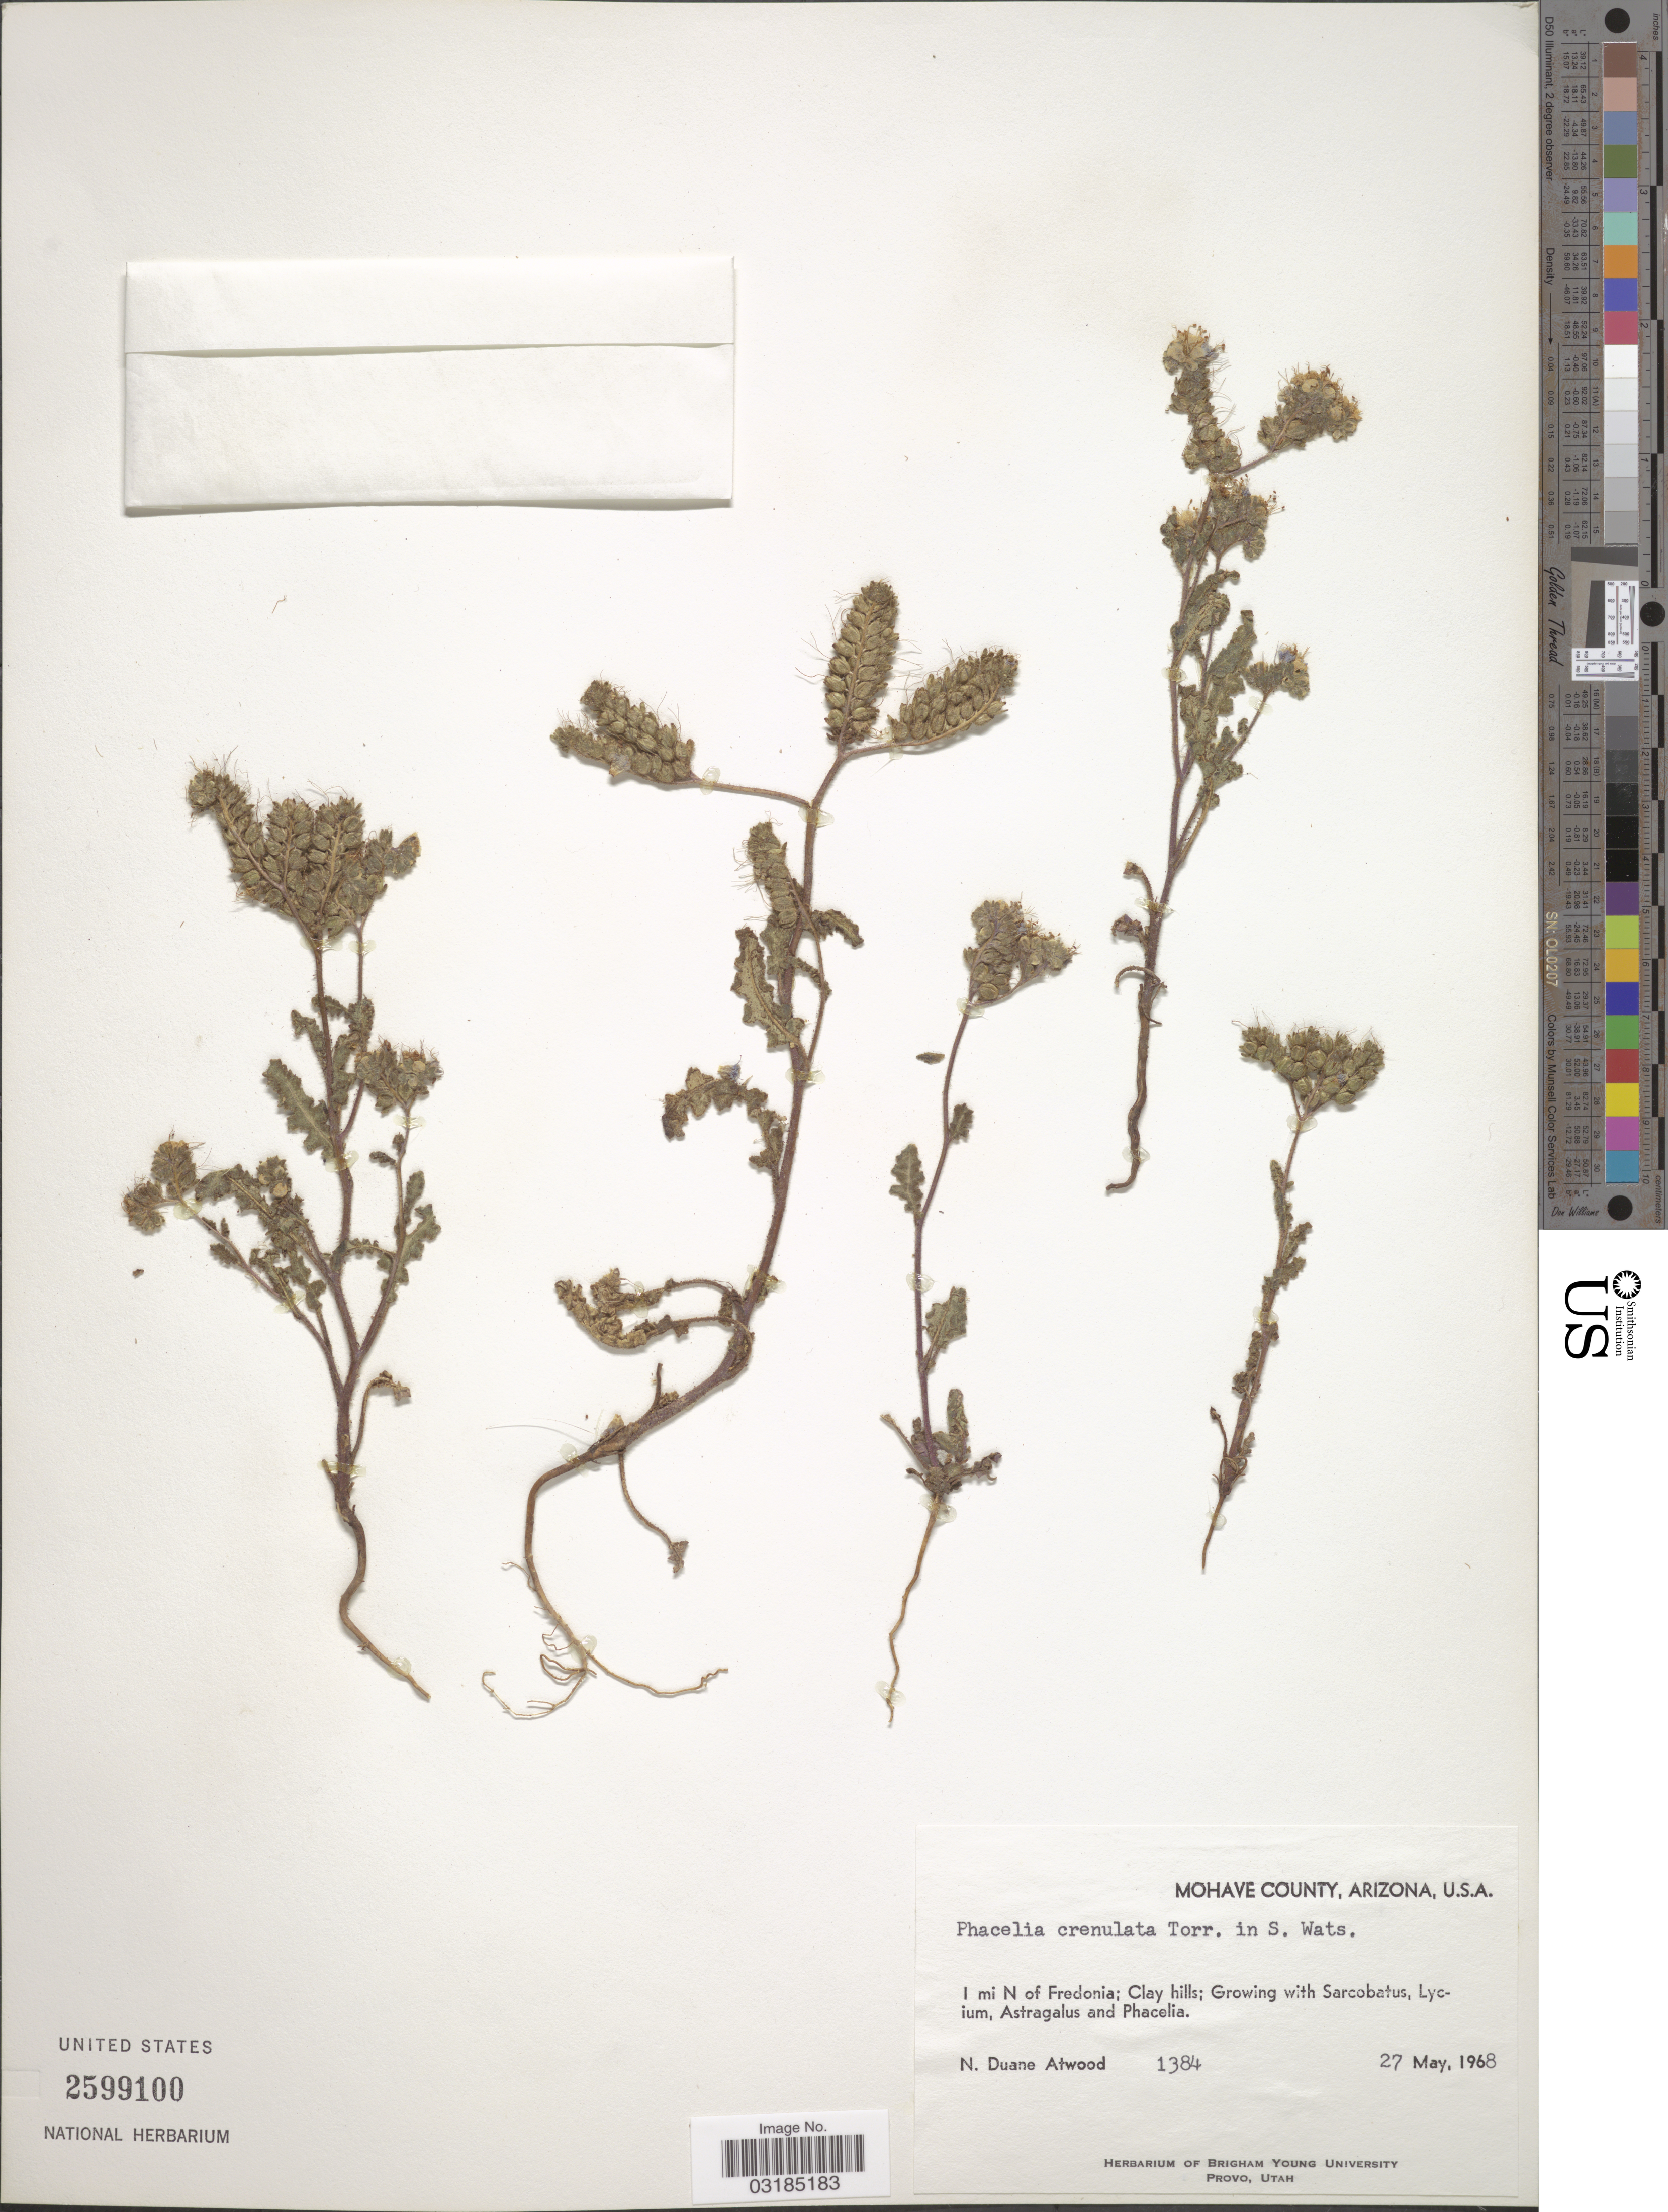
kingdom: Plantae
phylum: Tracheophyta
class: Magnoliopsida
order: Boraginales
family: Hydrophyllaceae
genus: Phacelia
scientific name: Phacelia crenulata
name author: Torr. ex S. Watson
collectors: N. Atwood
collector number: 1384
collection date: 1968-05-27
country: United States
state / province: Arizona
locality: Mohave County. 1 mi N of Fredonia.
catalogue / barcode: US 2599100